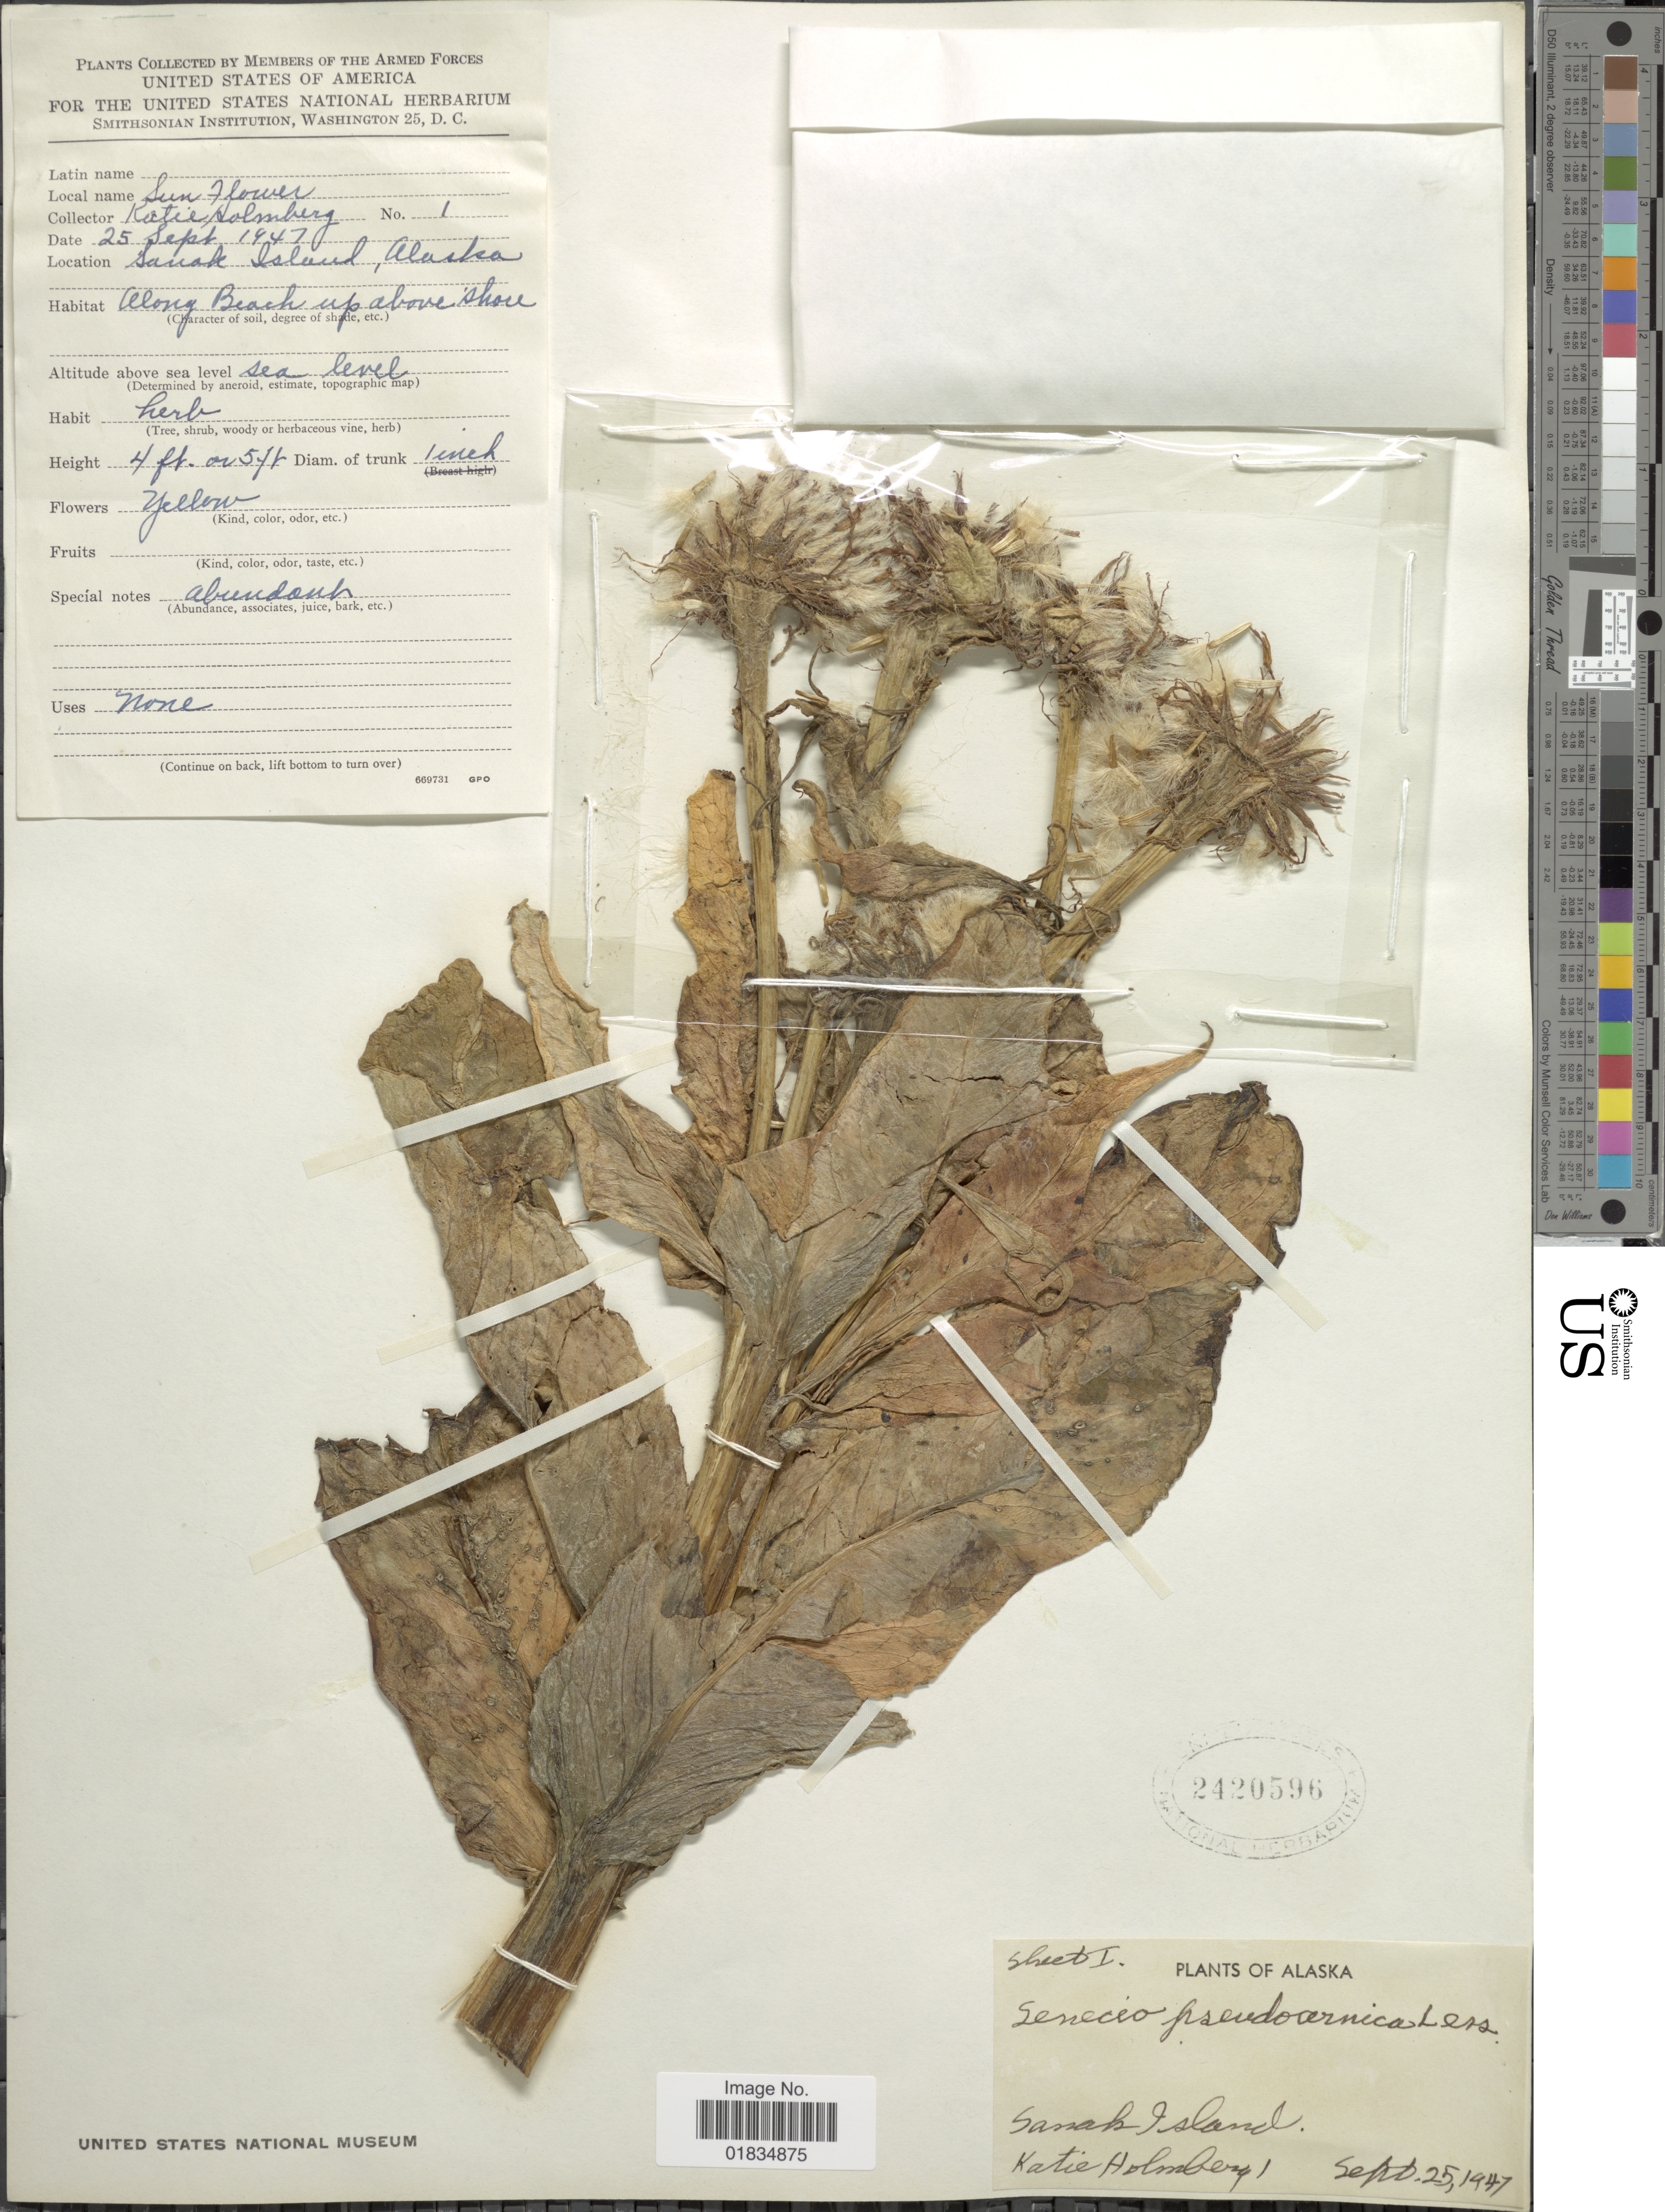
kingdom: Plantae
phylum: Tracheophyta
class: Magnoliopsida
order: Asterales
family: Asteraceae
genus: Senecio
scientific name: Senecio pseudoarnica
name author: Less.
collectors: K. Holmberg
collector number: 1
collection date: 1947-09-25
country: United States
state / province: Alaska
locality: Sanak island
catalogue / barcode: US 2420596